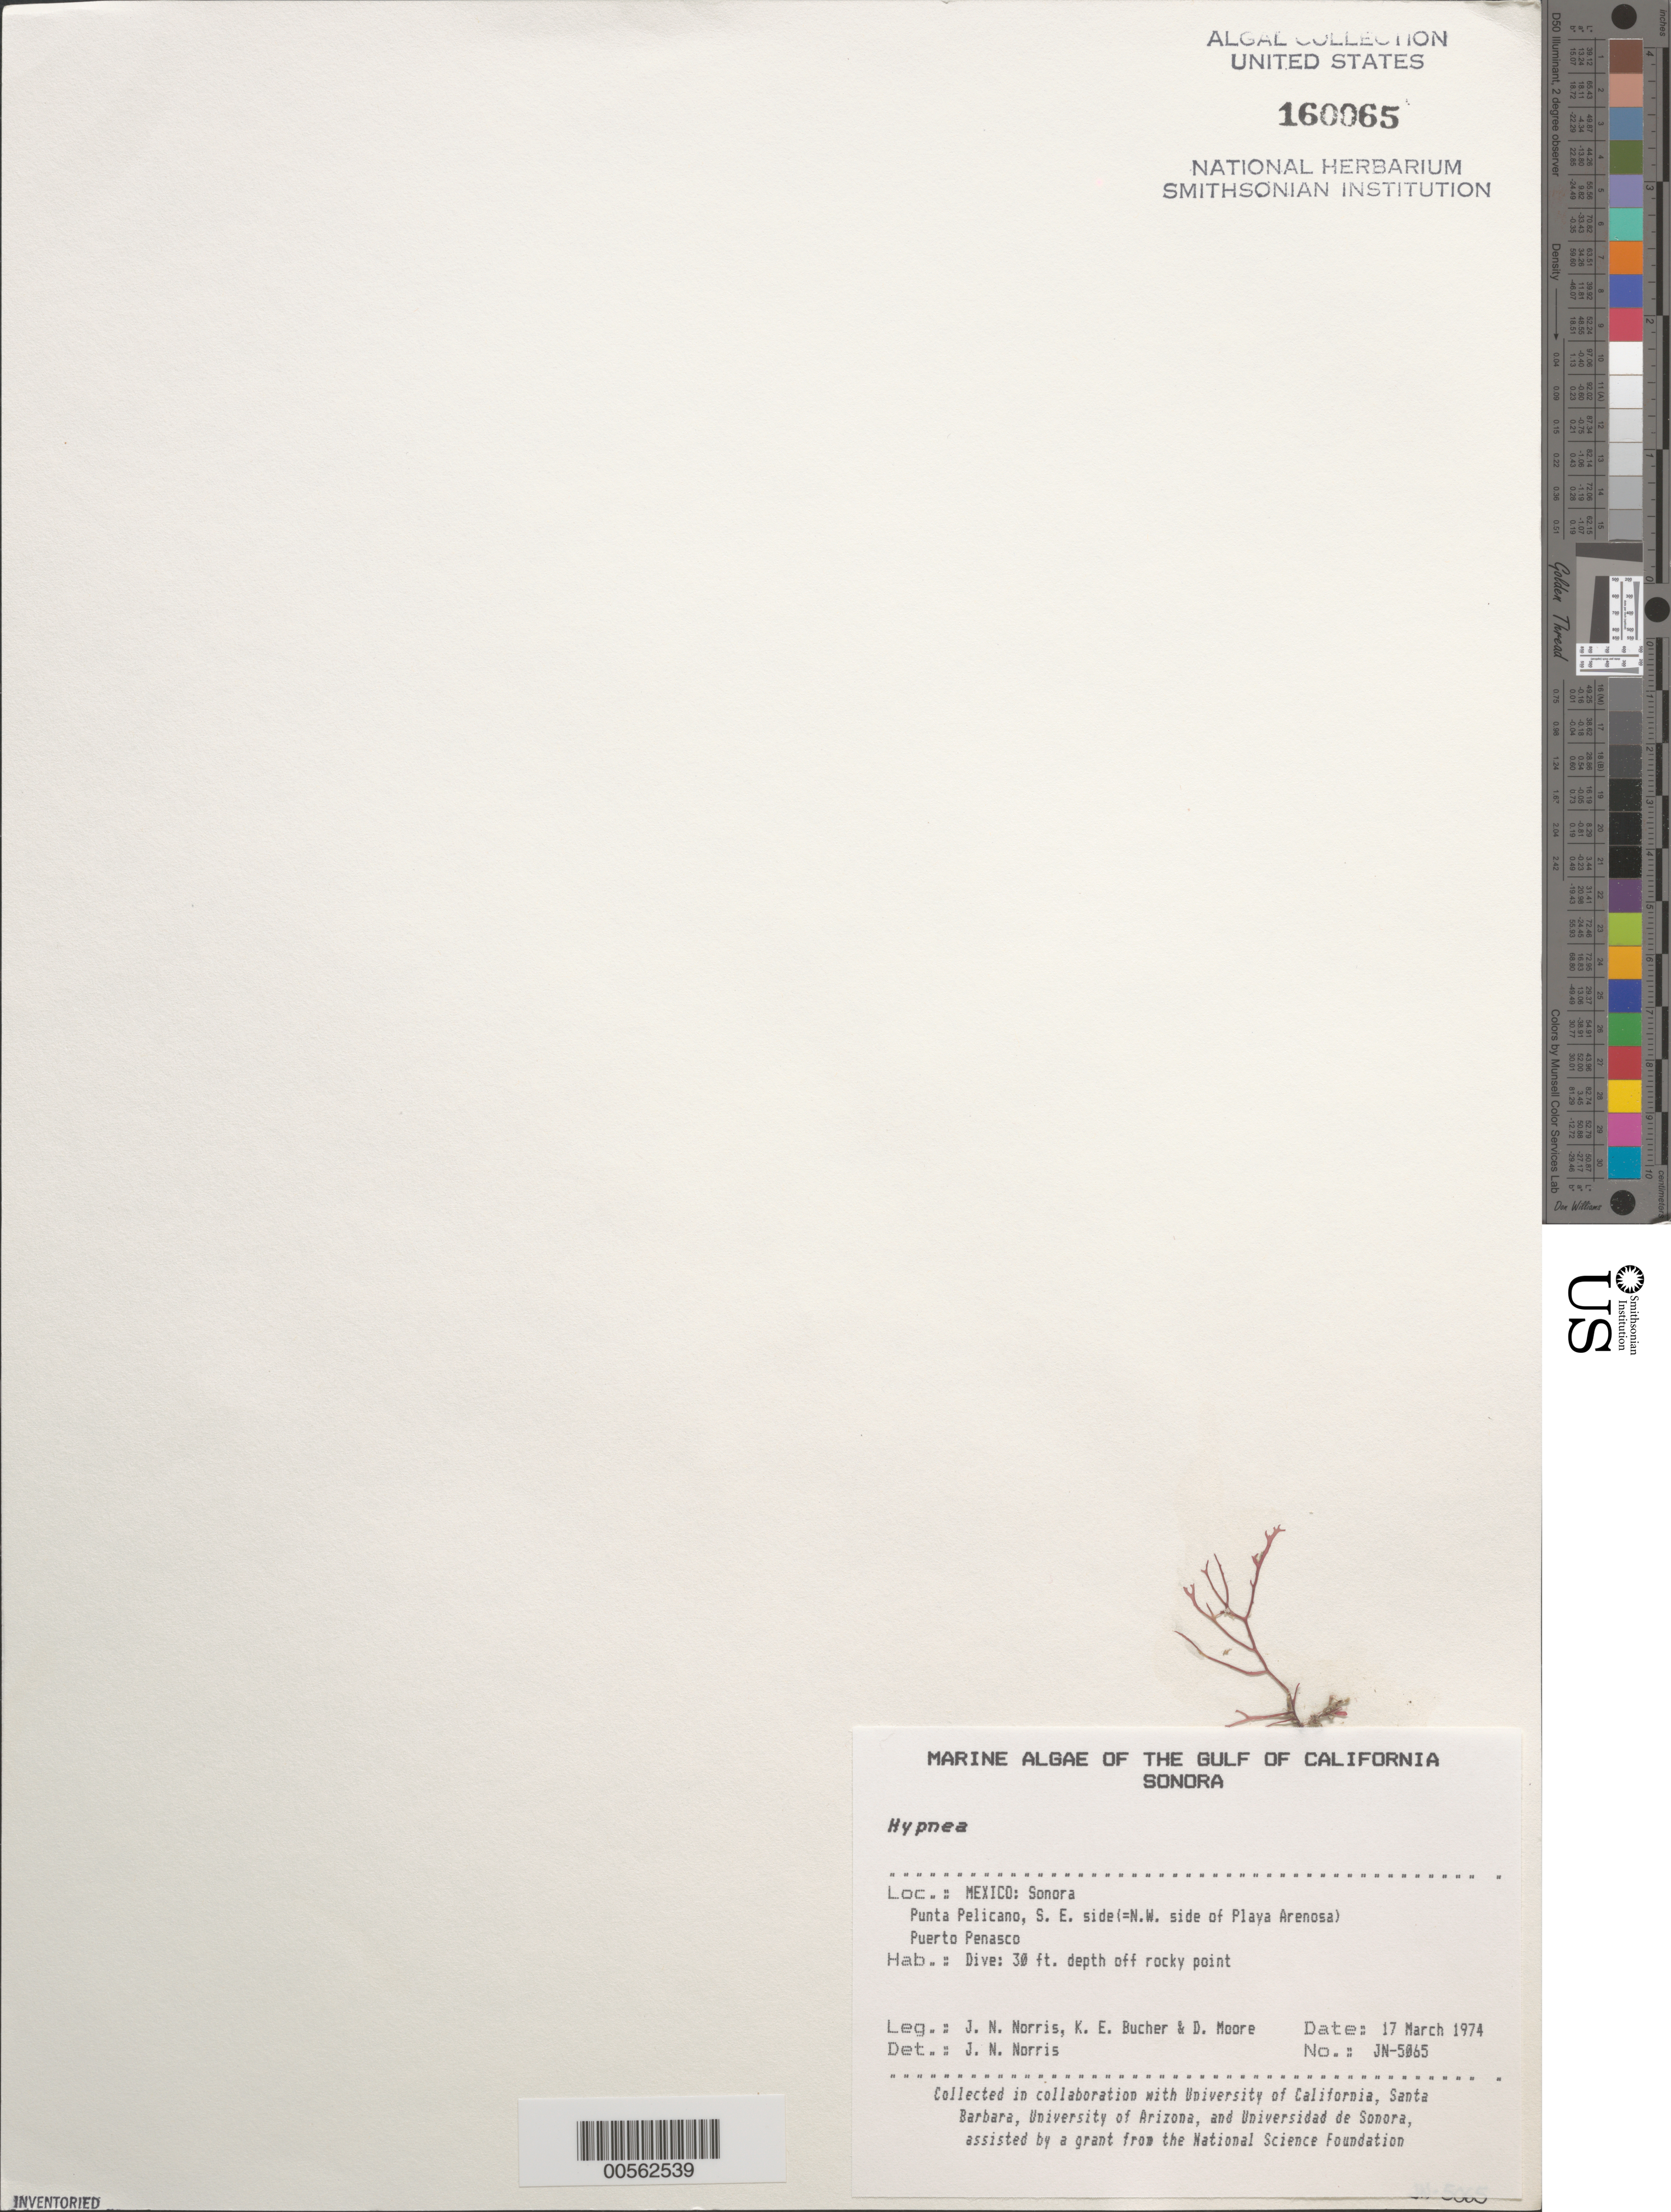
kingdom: Plantae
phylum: Rhodophyta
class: Florideophyceae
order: Gigartinales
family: Cystocloniaceae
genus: Hypnea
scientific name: Hypnea sp.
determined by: Norris, James N.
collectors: J. N. Norris, K. E. Bucher & D. Moore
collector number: JN-5065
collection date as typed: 17 Mar 1974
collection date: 1974-03-17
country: Mexico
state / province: Sonora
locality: Punta Pelicano, Playa Arenosa, Puerto Penasco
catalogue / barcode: US 160065